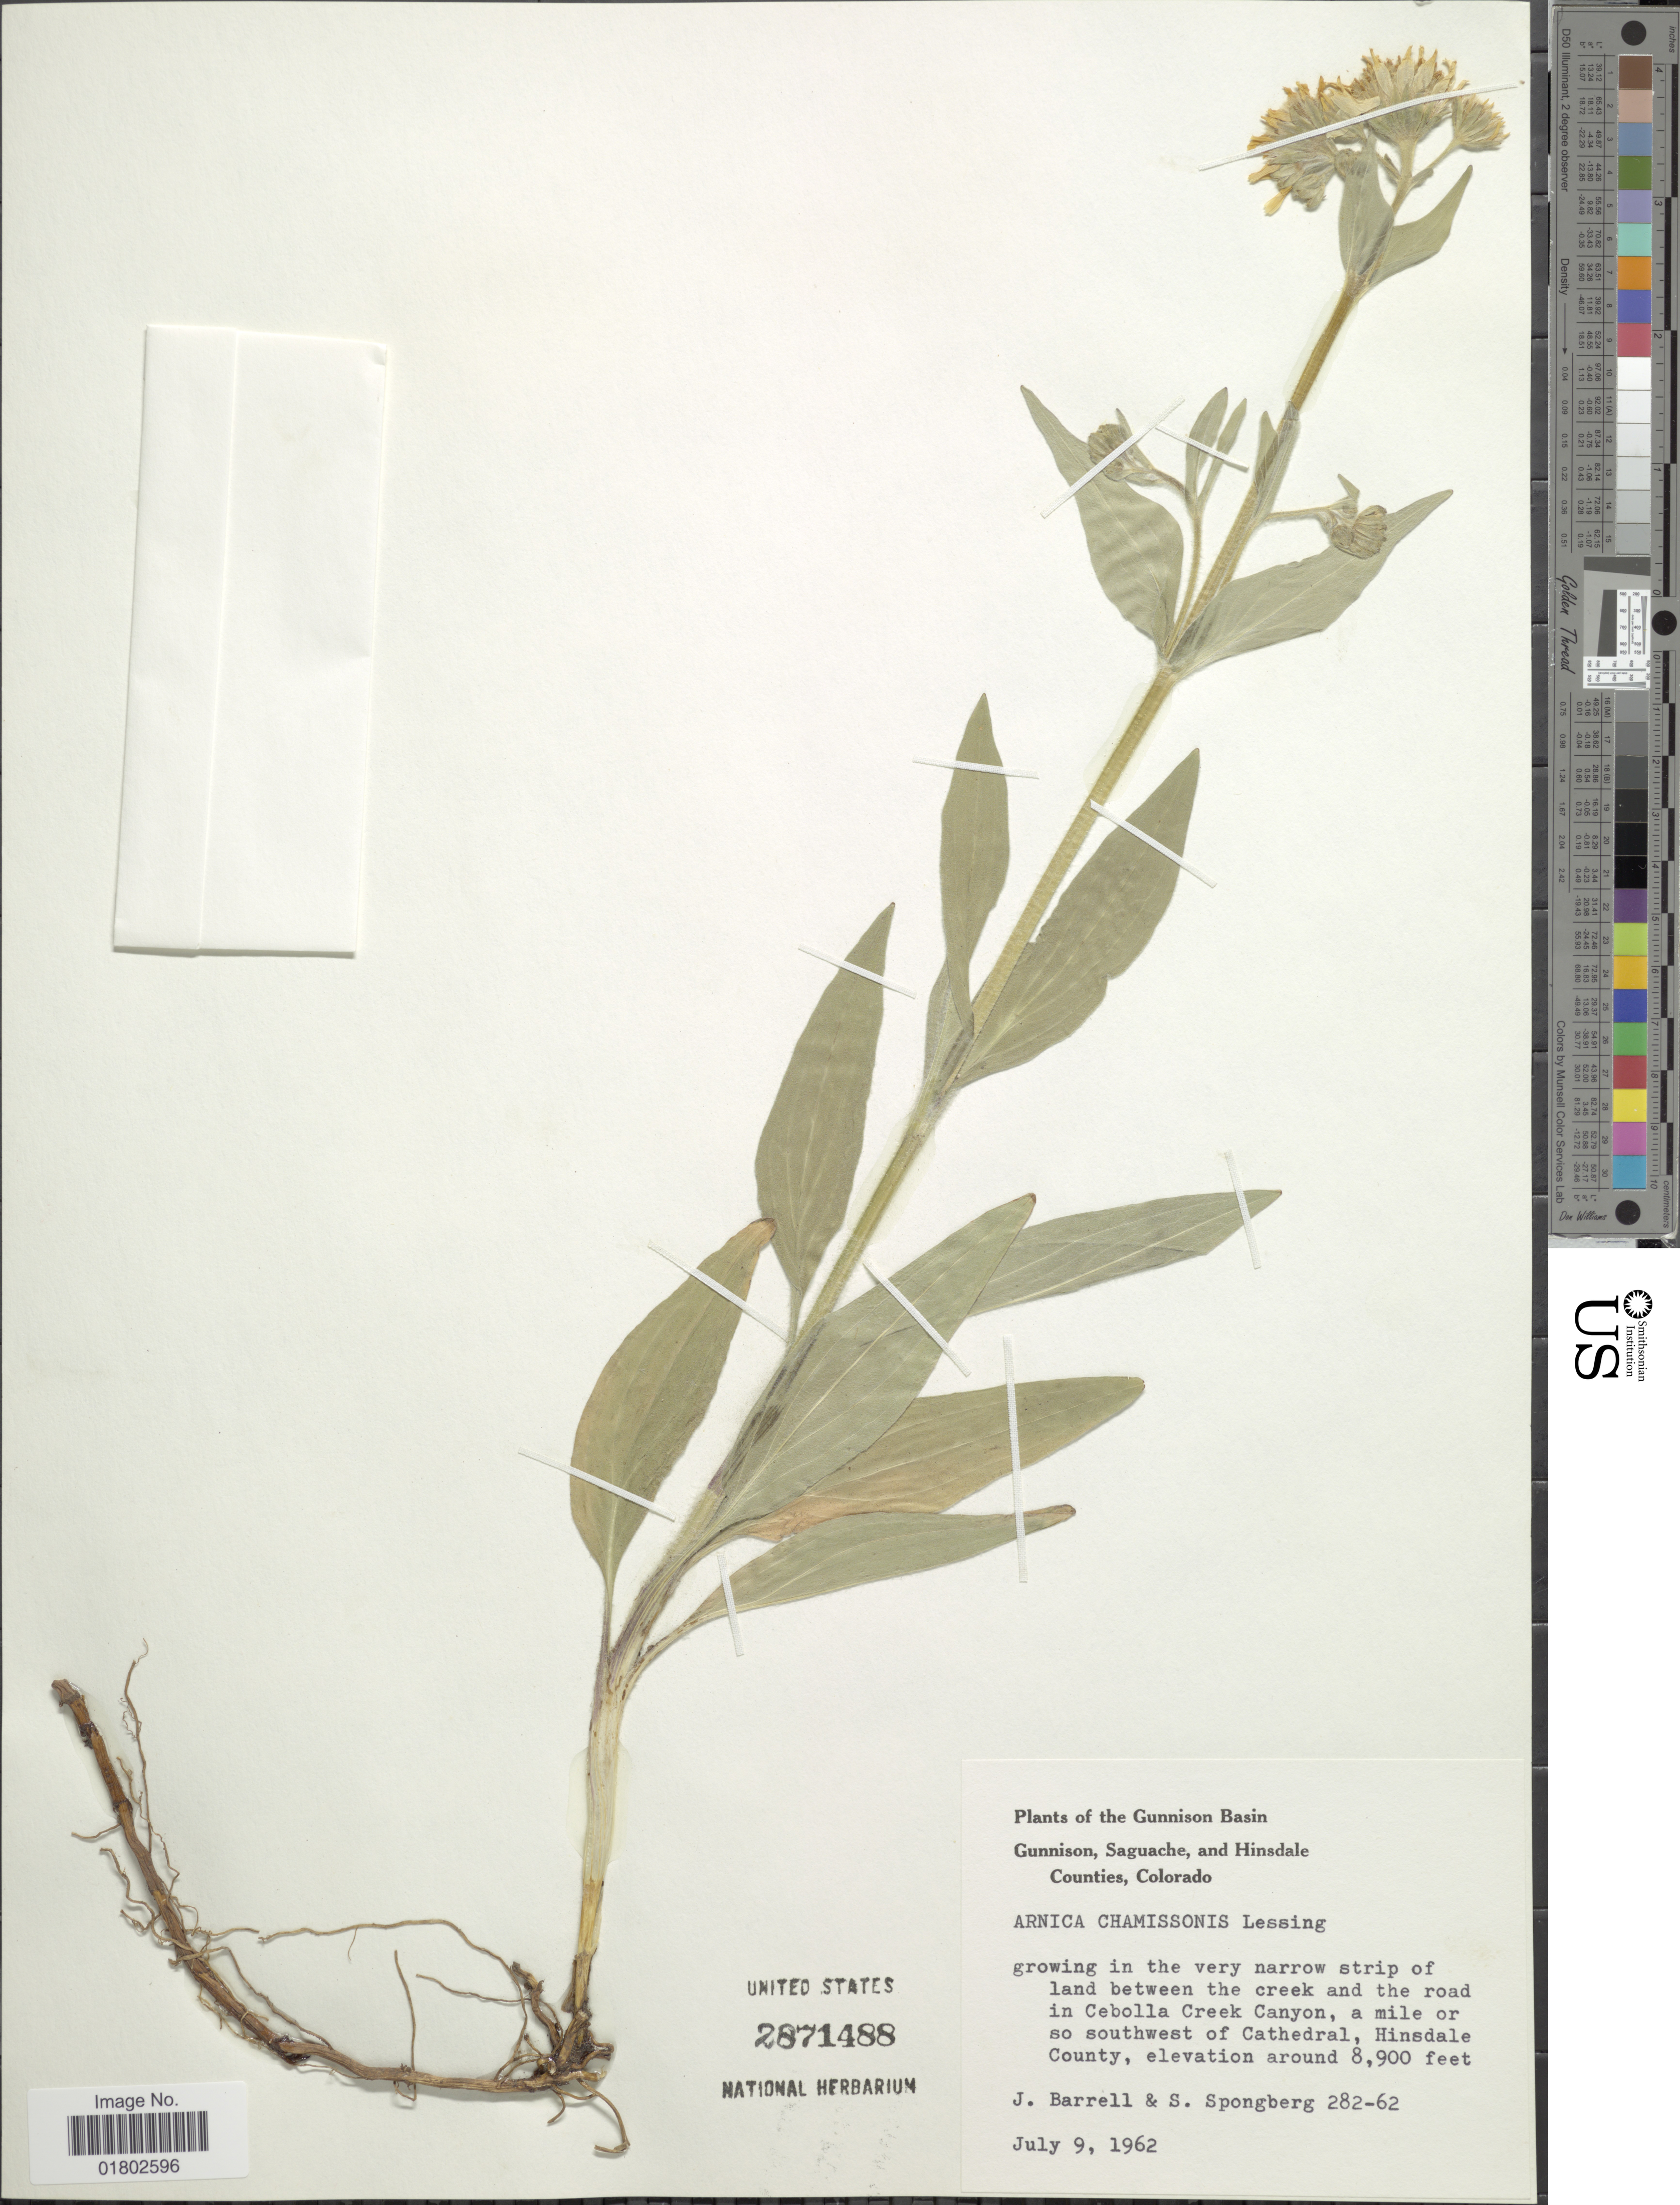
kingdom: Plantae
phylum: Tracheophyta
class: Magnoliopsida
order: Asterales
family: Asteraceae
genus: Arnica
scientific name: Arnica chamissonis subsp. foliosa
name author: (Nutt.) Maguire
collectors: J. Barrell & S. A.Spongberg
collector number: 282-62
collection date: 1962-07-09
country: United States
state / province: Colorado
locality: Gunnison Basin, Gunnison, Saguache, and Hinsdale Counties, between the creek and the road in Cebolla Creek Canyon, a mile or so southwest of Cathedral, Hinsdale County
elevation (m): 2713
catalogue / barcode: US 2871488